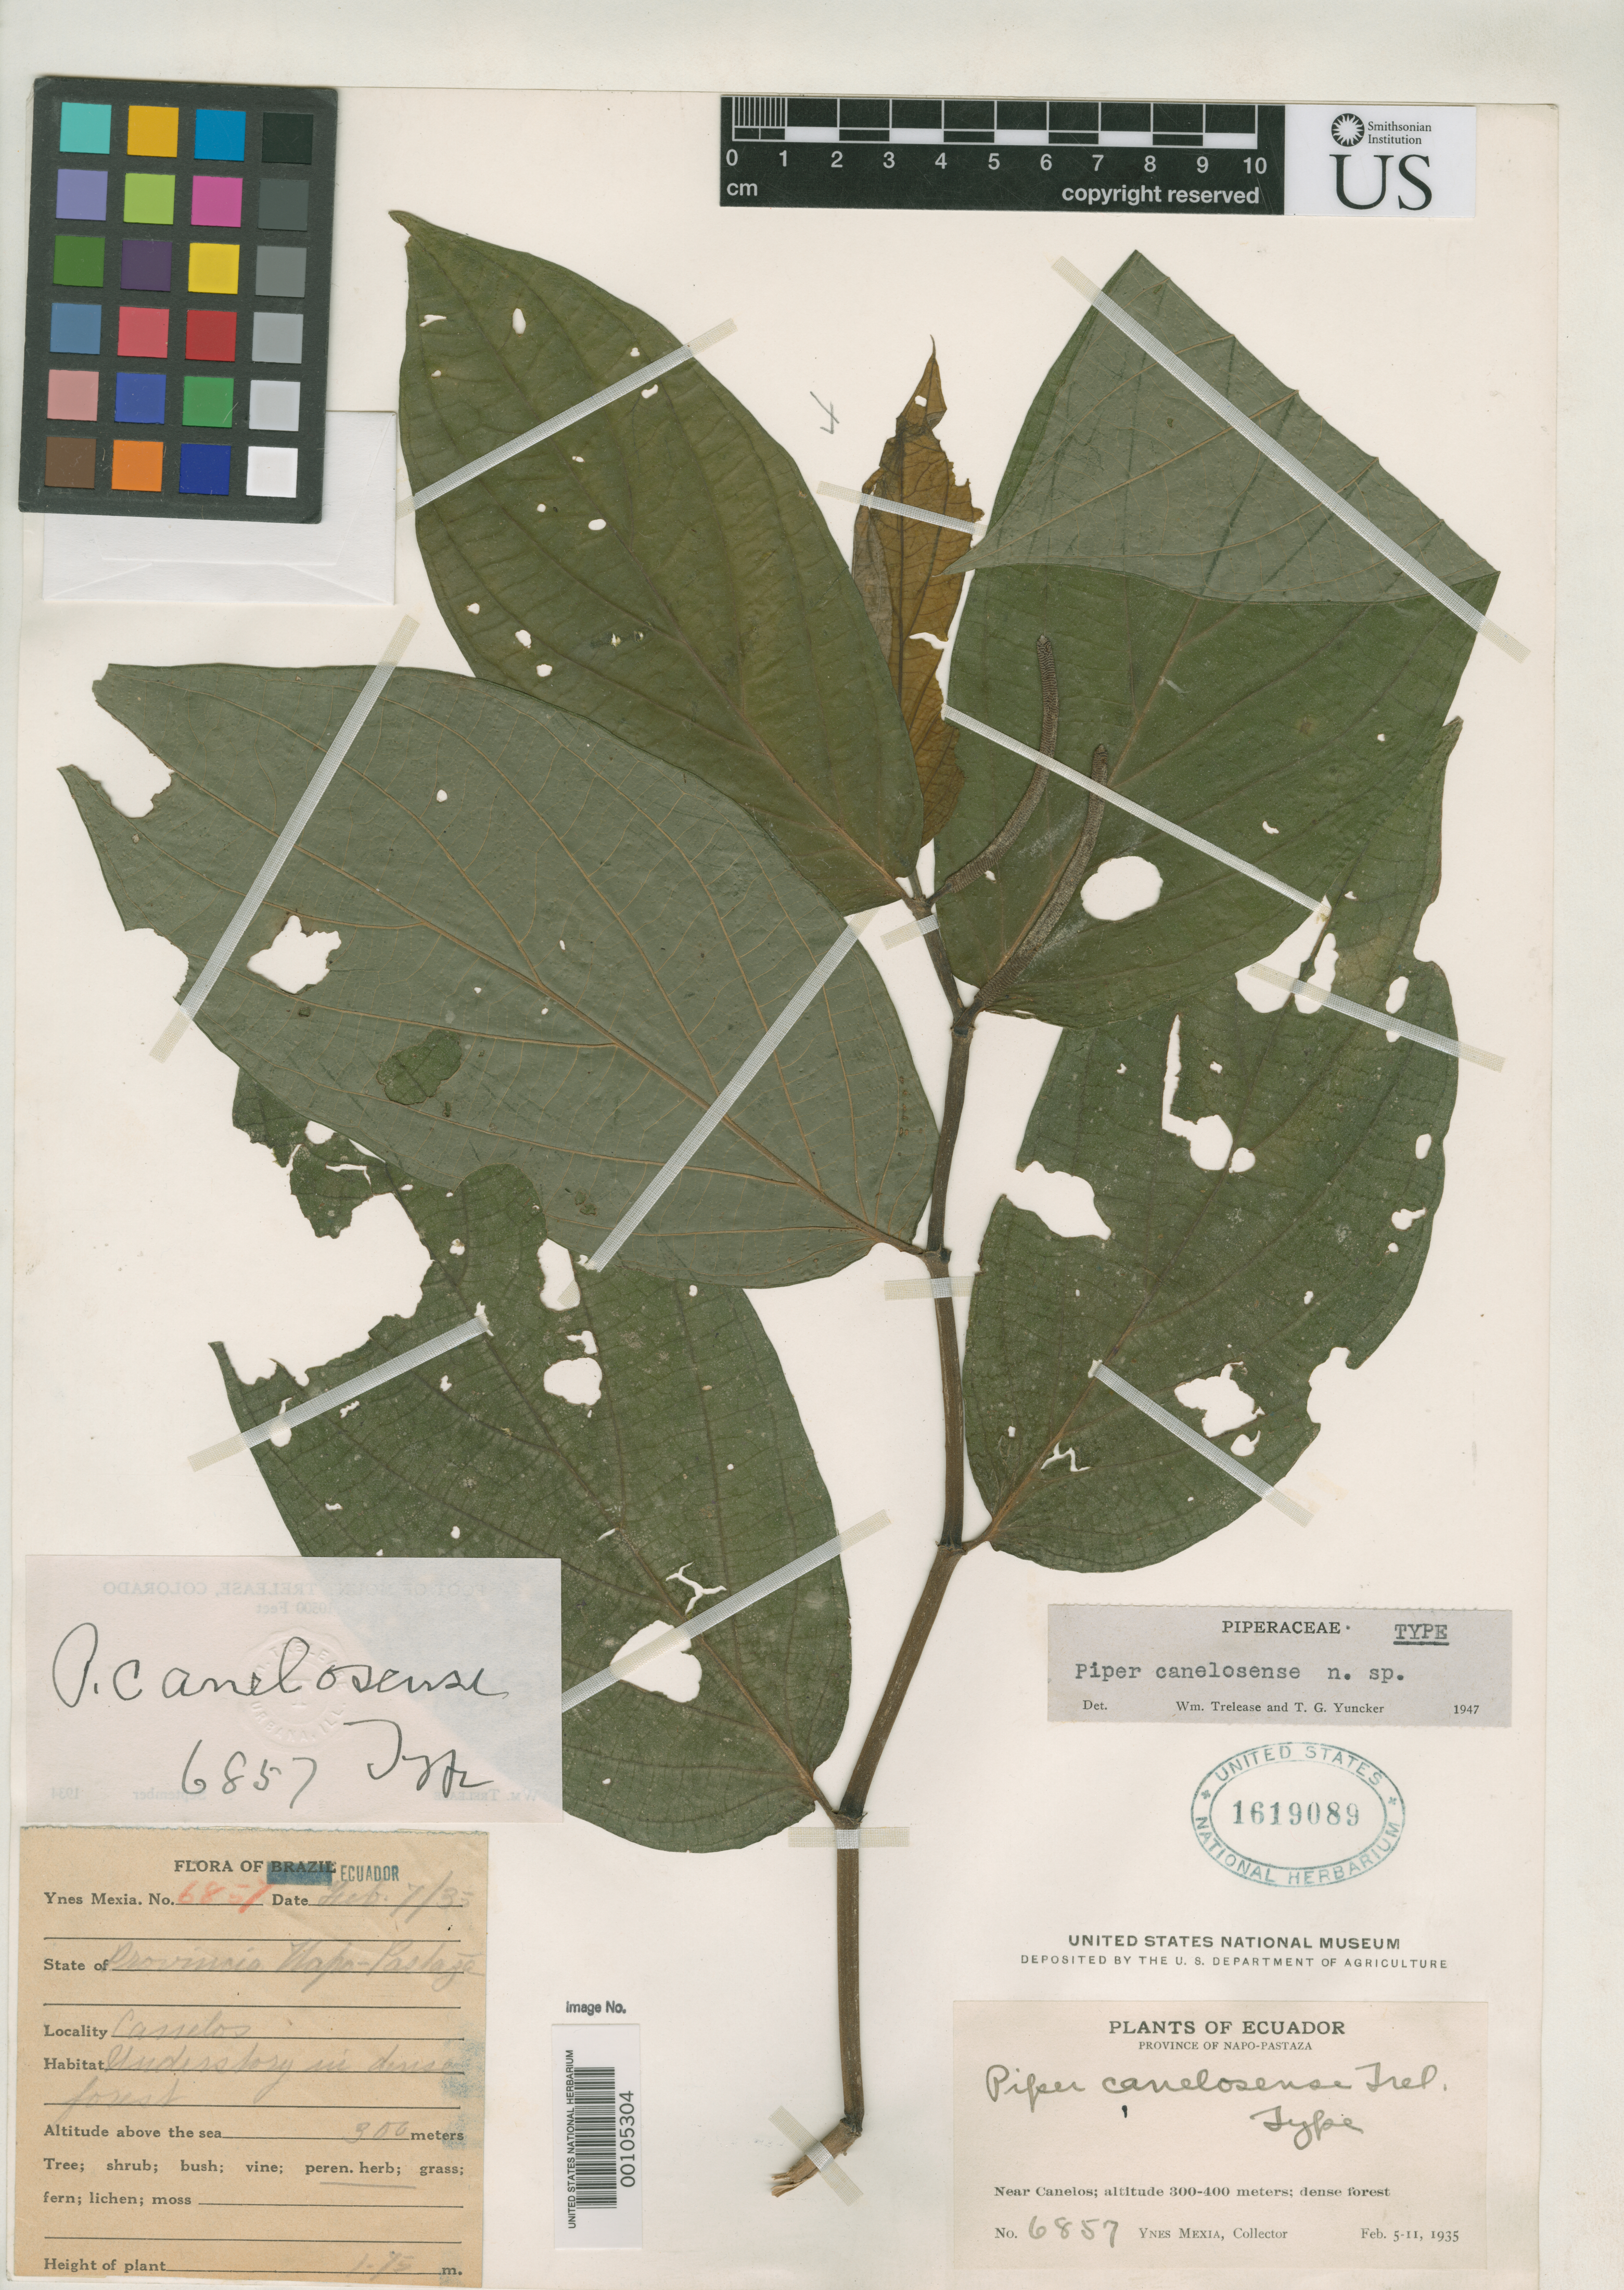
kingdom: Plantae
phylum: Tracheophyta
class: Magnoliopsida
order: Piperales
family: Piperaceae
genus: Piper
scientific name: Piper canelosense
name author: Trel. & Yunck.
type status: Holotype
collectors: Y. Mexia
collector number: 6857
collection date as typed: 07 Feb 1935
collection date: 1935-02-07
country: Ecuador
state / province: Pastaza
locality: Near Canelos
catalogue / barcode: US 1619089